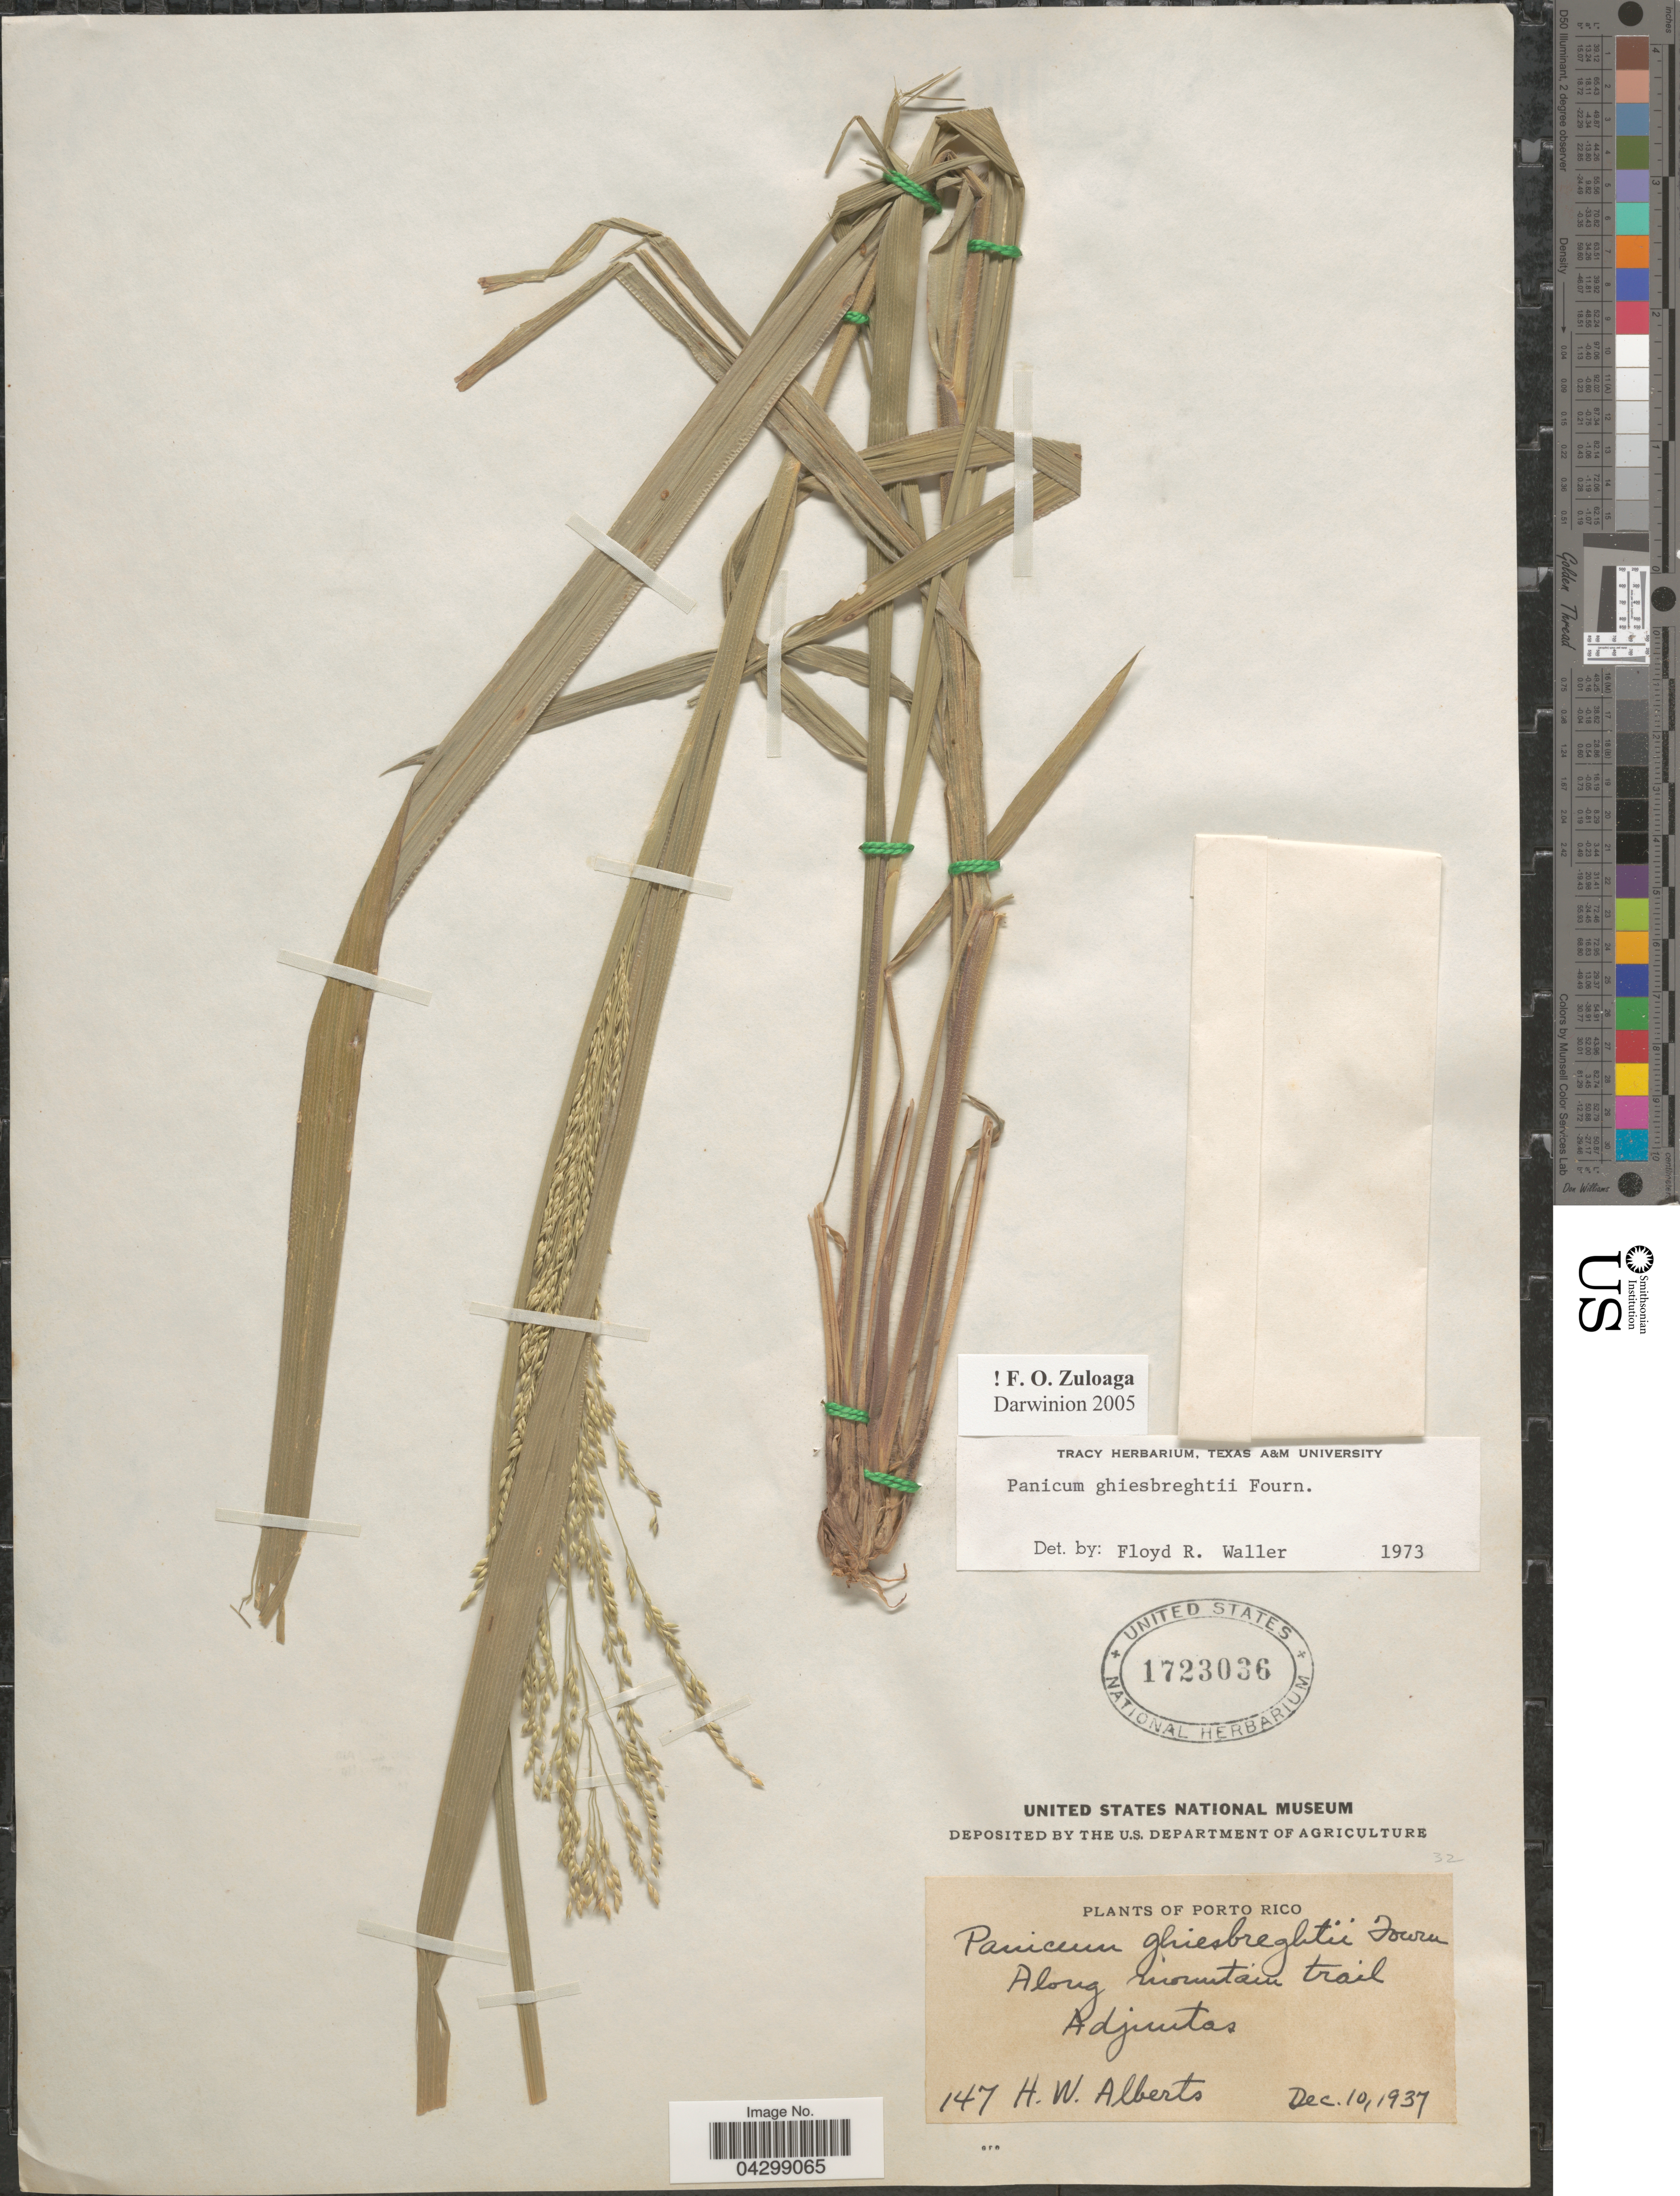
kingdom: Plantae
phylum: Tracheophyta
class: Liliopsida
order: Poales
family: Poaceae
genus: Panicum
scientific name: Panicum ghiesbreghtii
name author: E. Fourn.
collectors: H. W. Alberts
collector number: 147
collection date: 1937-12-10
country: Puerto Rico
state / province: Adjuntas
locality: Porto Rico. Along mountain trail.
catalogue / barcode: US 1723036